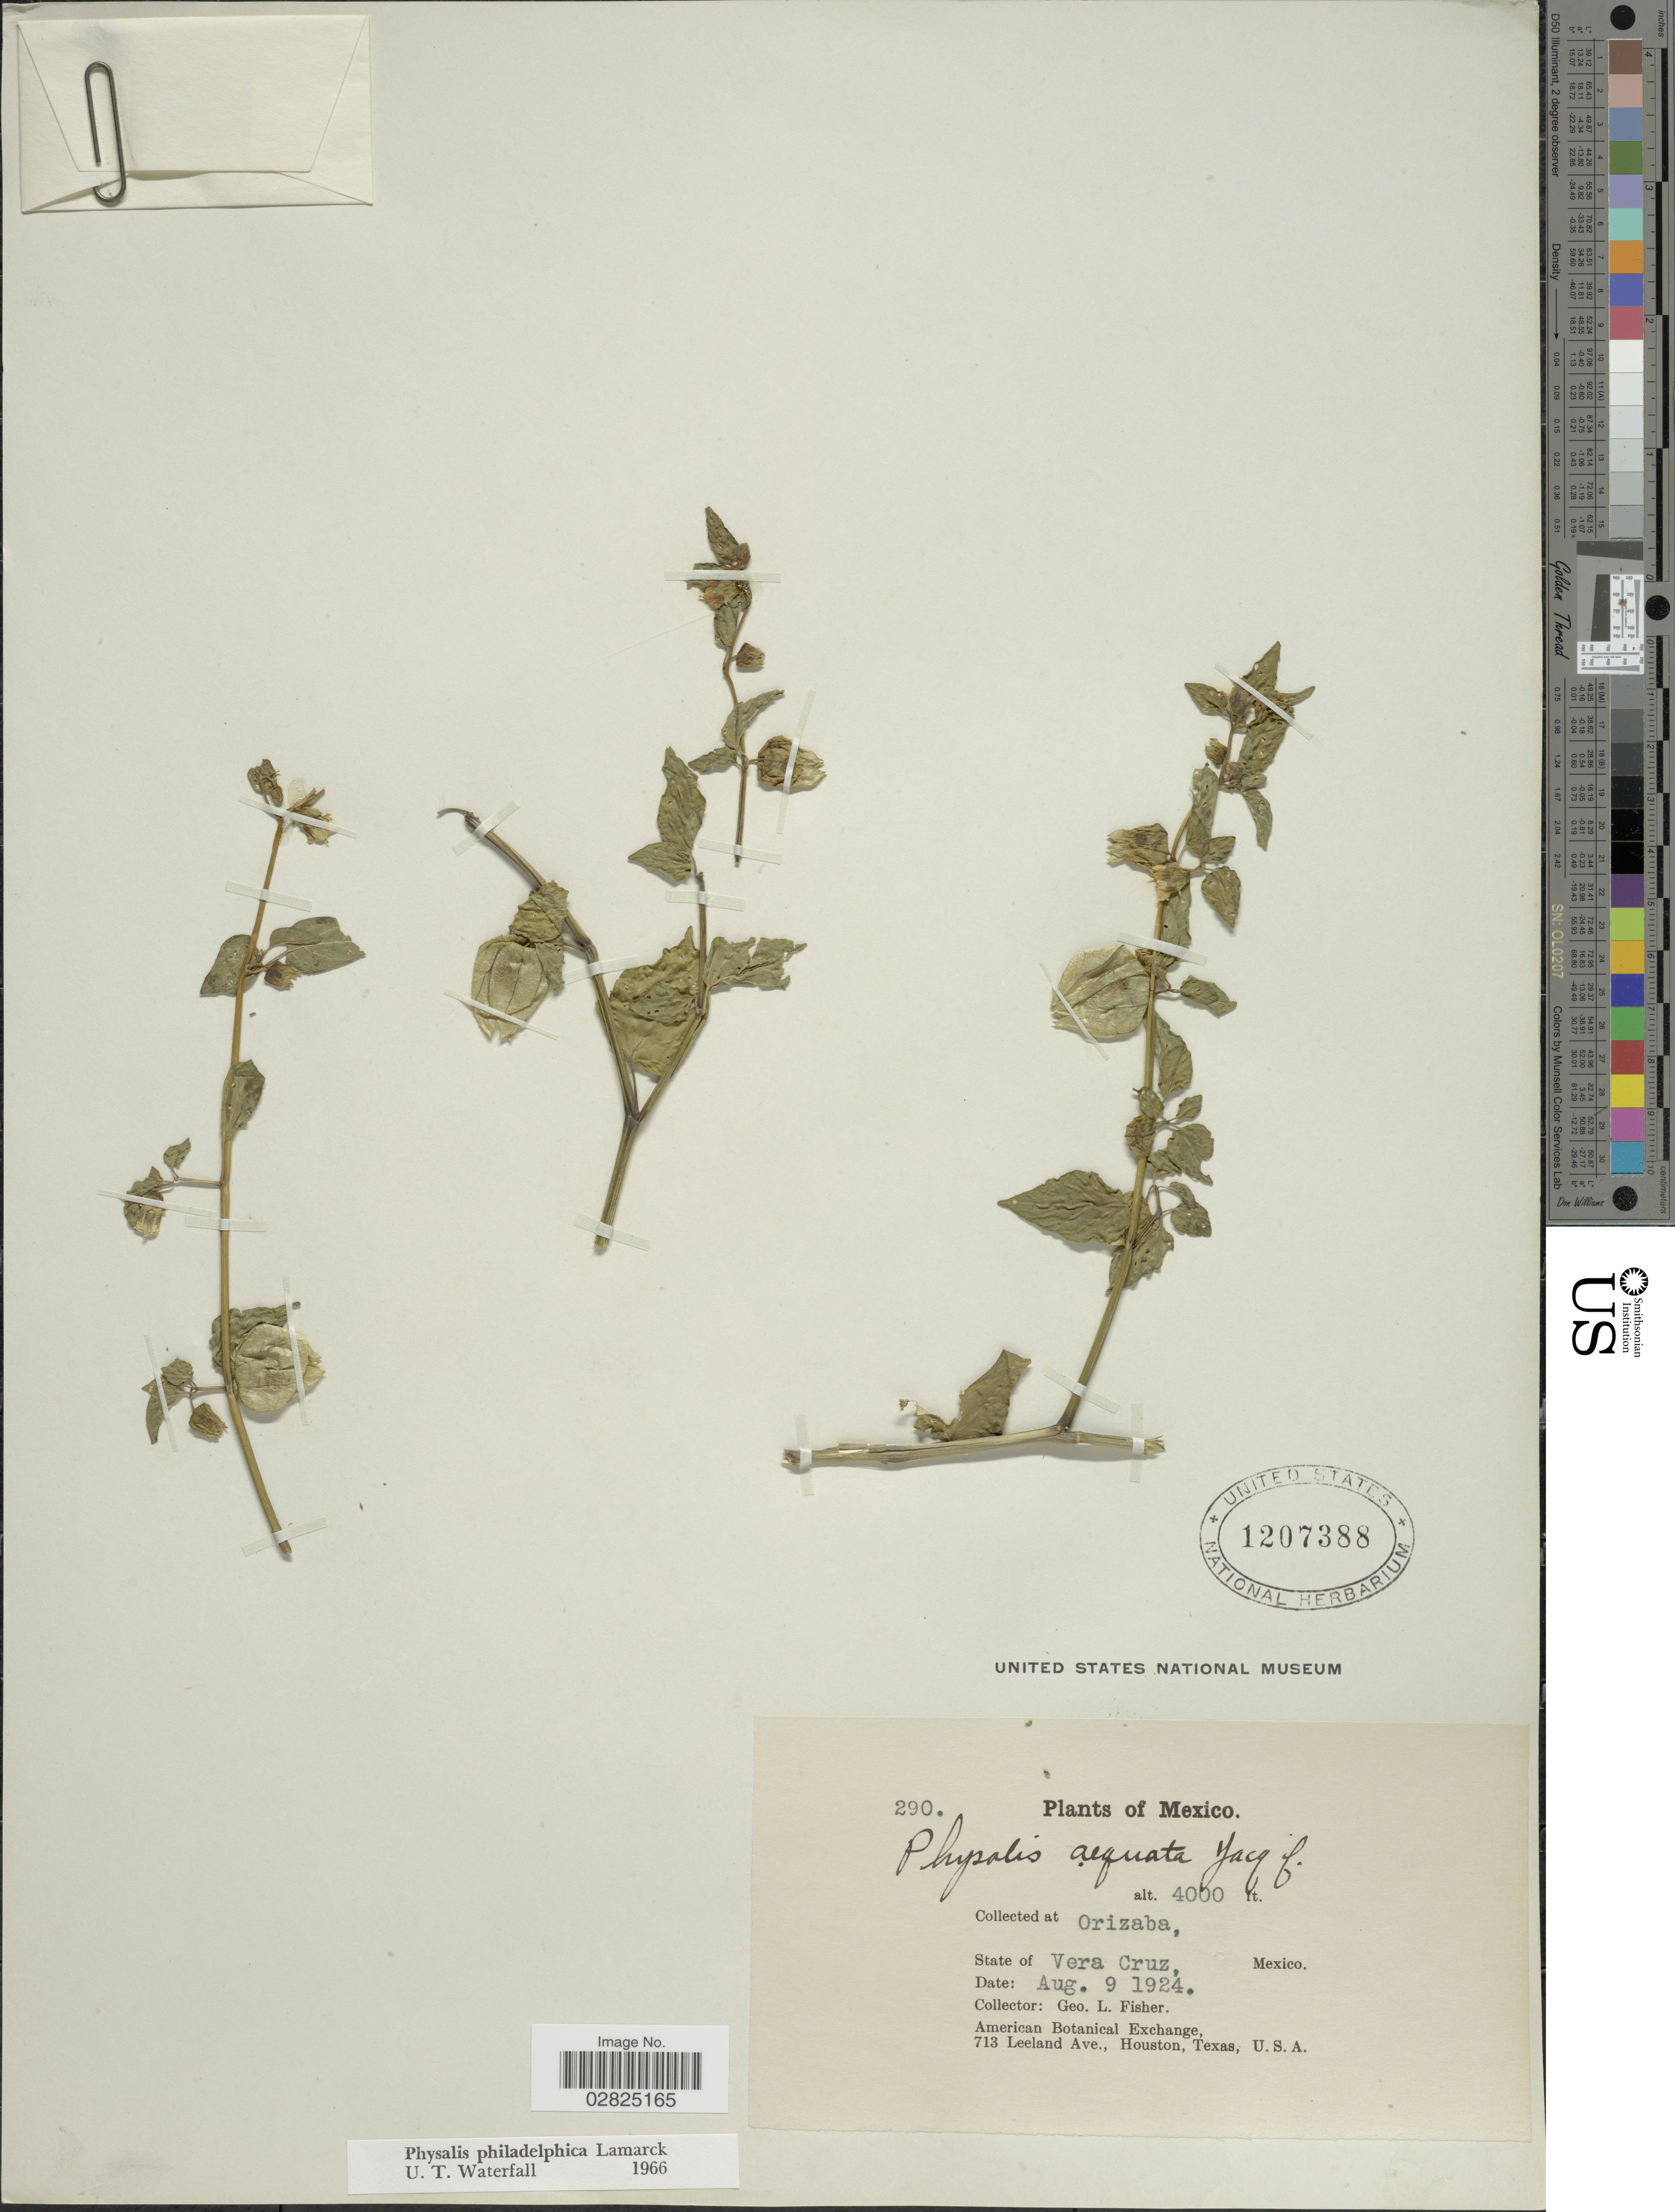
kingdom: Plantae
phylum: Tracheophyta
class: Magnoliopsida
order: Solanales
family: Solanaceae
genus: Physalis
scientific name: Physalis philadelphica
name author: Lam.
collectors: G. L. Fisher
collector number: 290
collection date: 1924-08-09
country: Mexico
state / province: Veracruz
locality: Orizaba.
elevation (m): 1219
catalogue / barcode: US 1207388